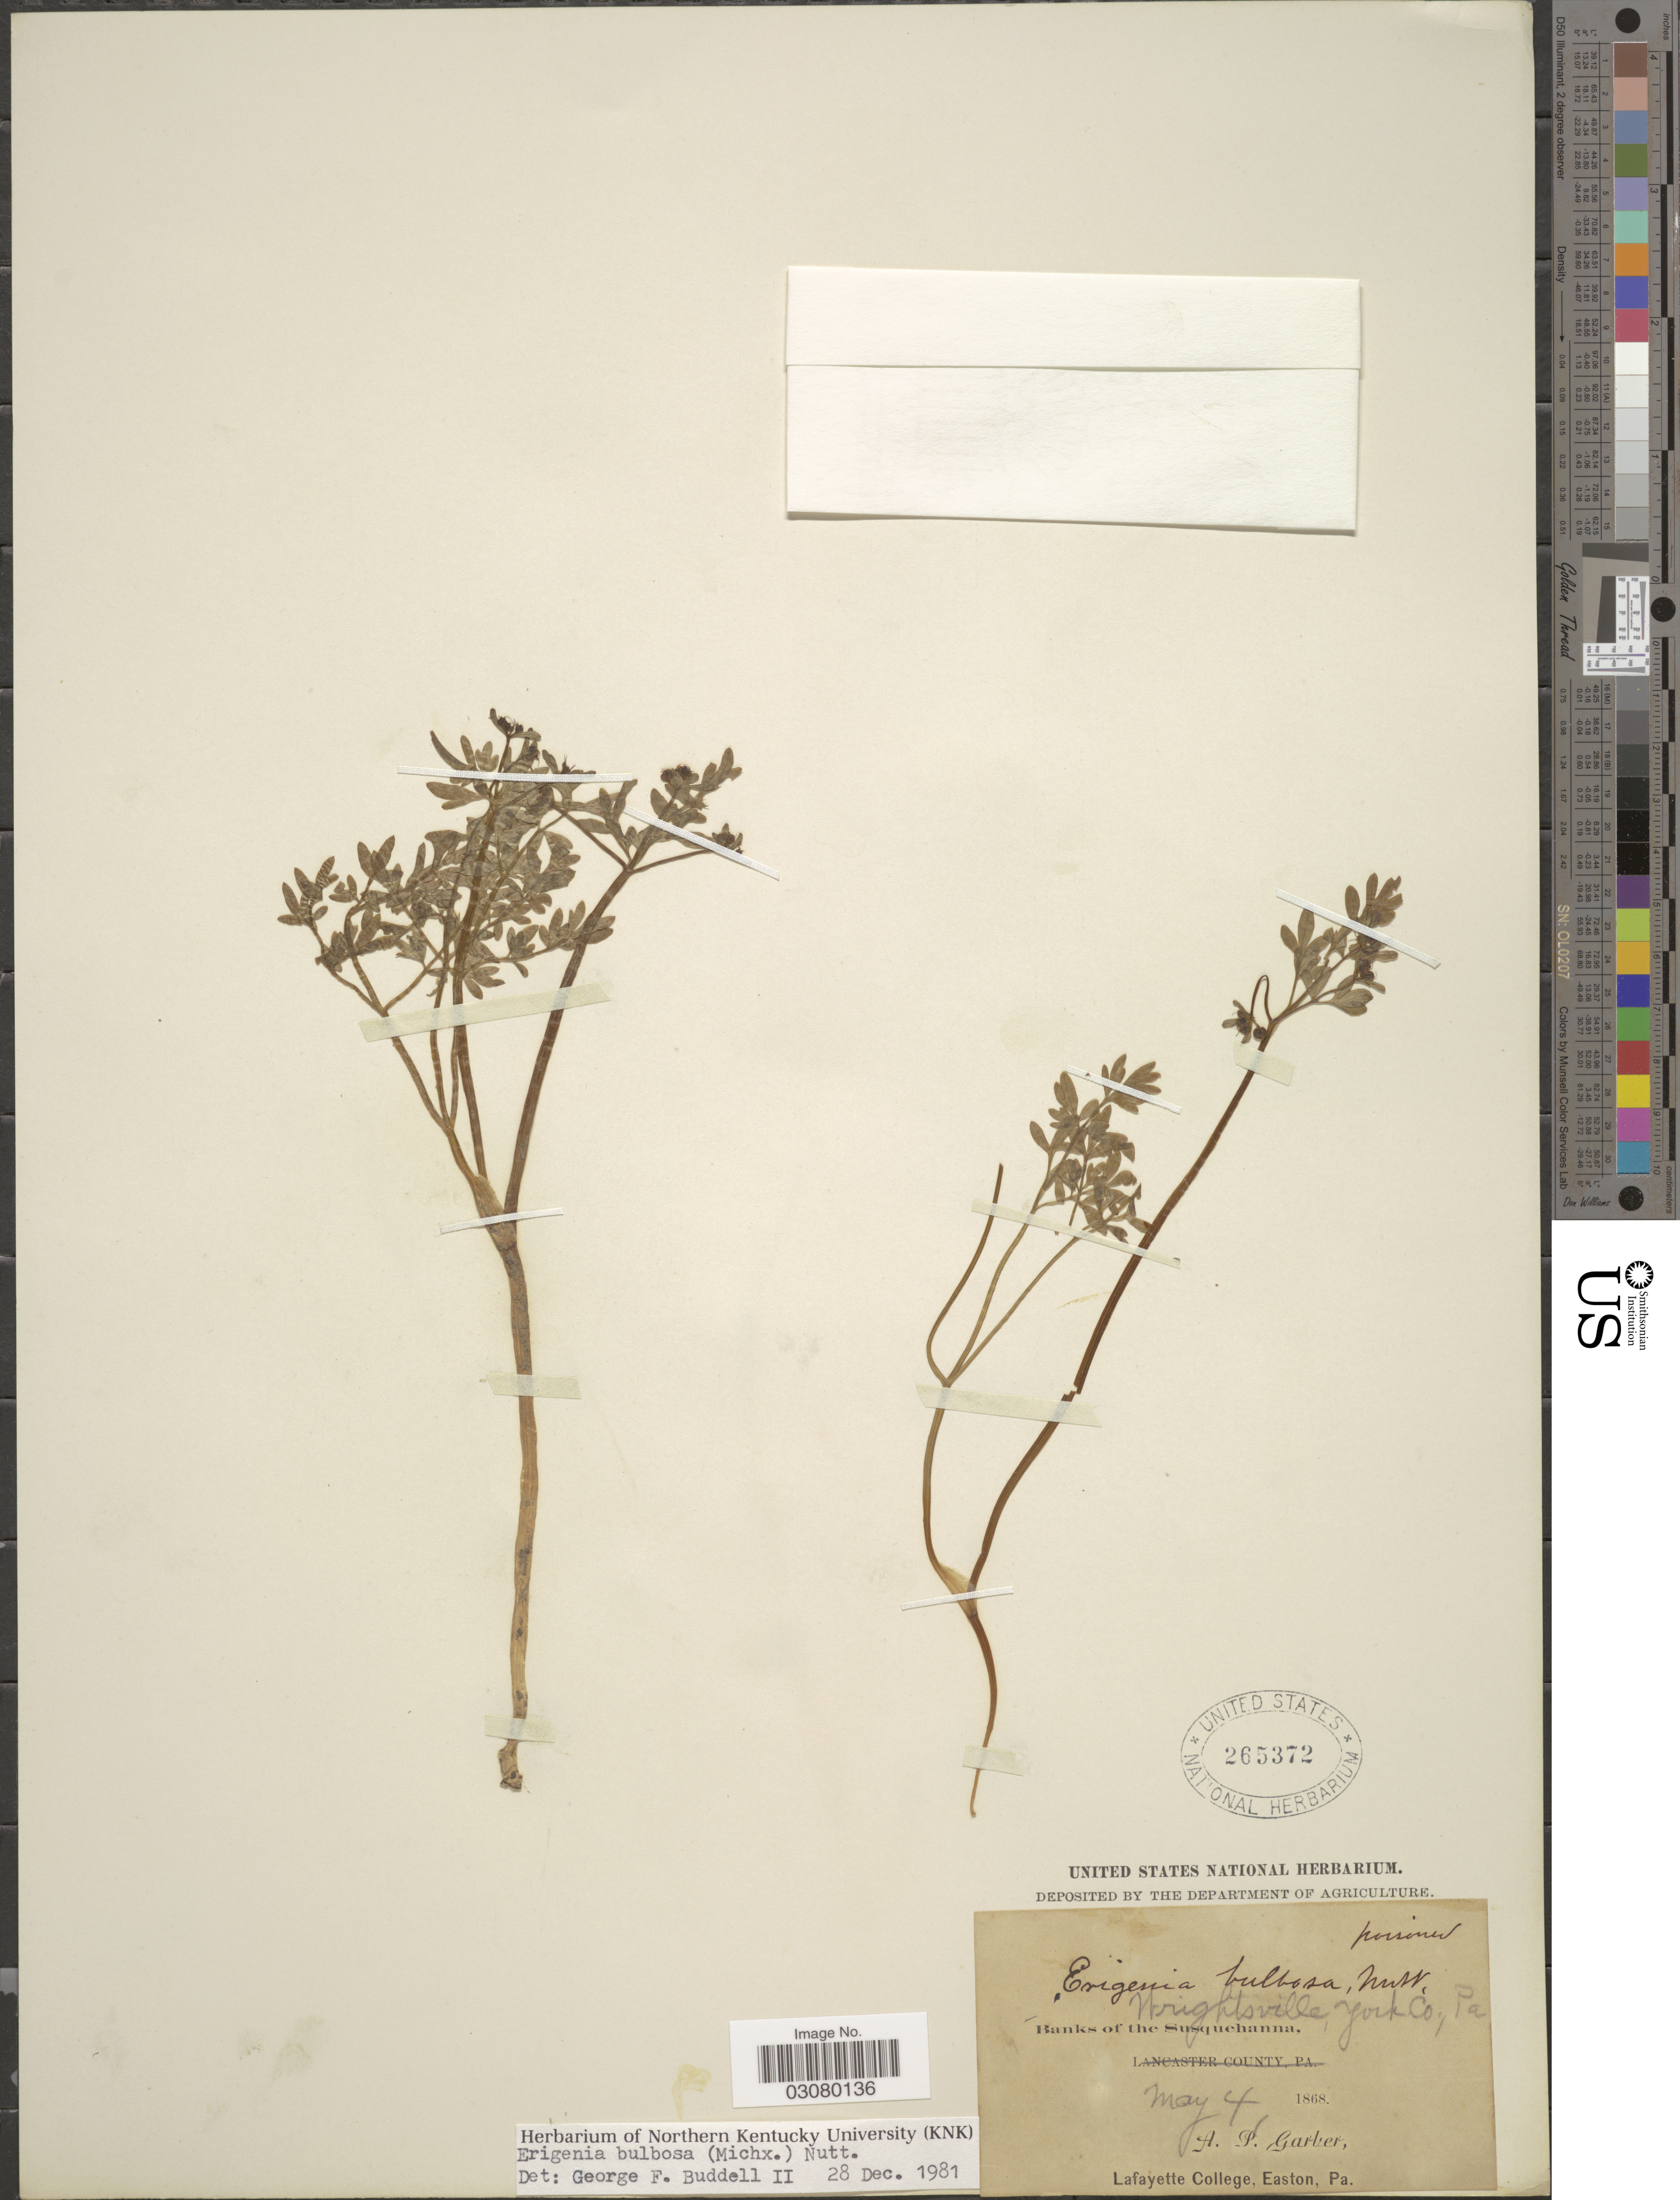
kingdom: Plantae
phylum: Tracheophyta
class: Magnoliopsida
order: Apiales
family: Apiaceae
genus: Erigenia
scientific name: Erigenia bulbosa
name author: (Michx.) Nutt.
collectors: A. P. Garber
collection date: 1868-05-04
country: United States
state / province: Pennsylvania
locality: Wrightsville, York Co. Banks of the Susquehanna.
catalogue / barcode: US 265372